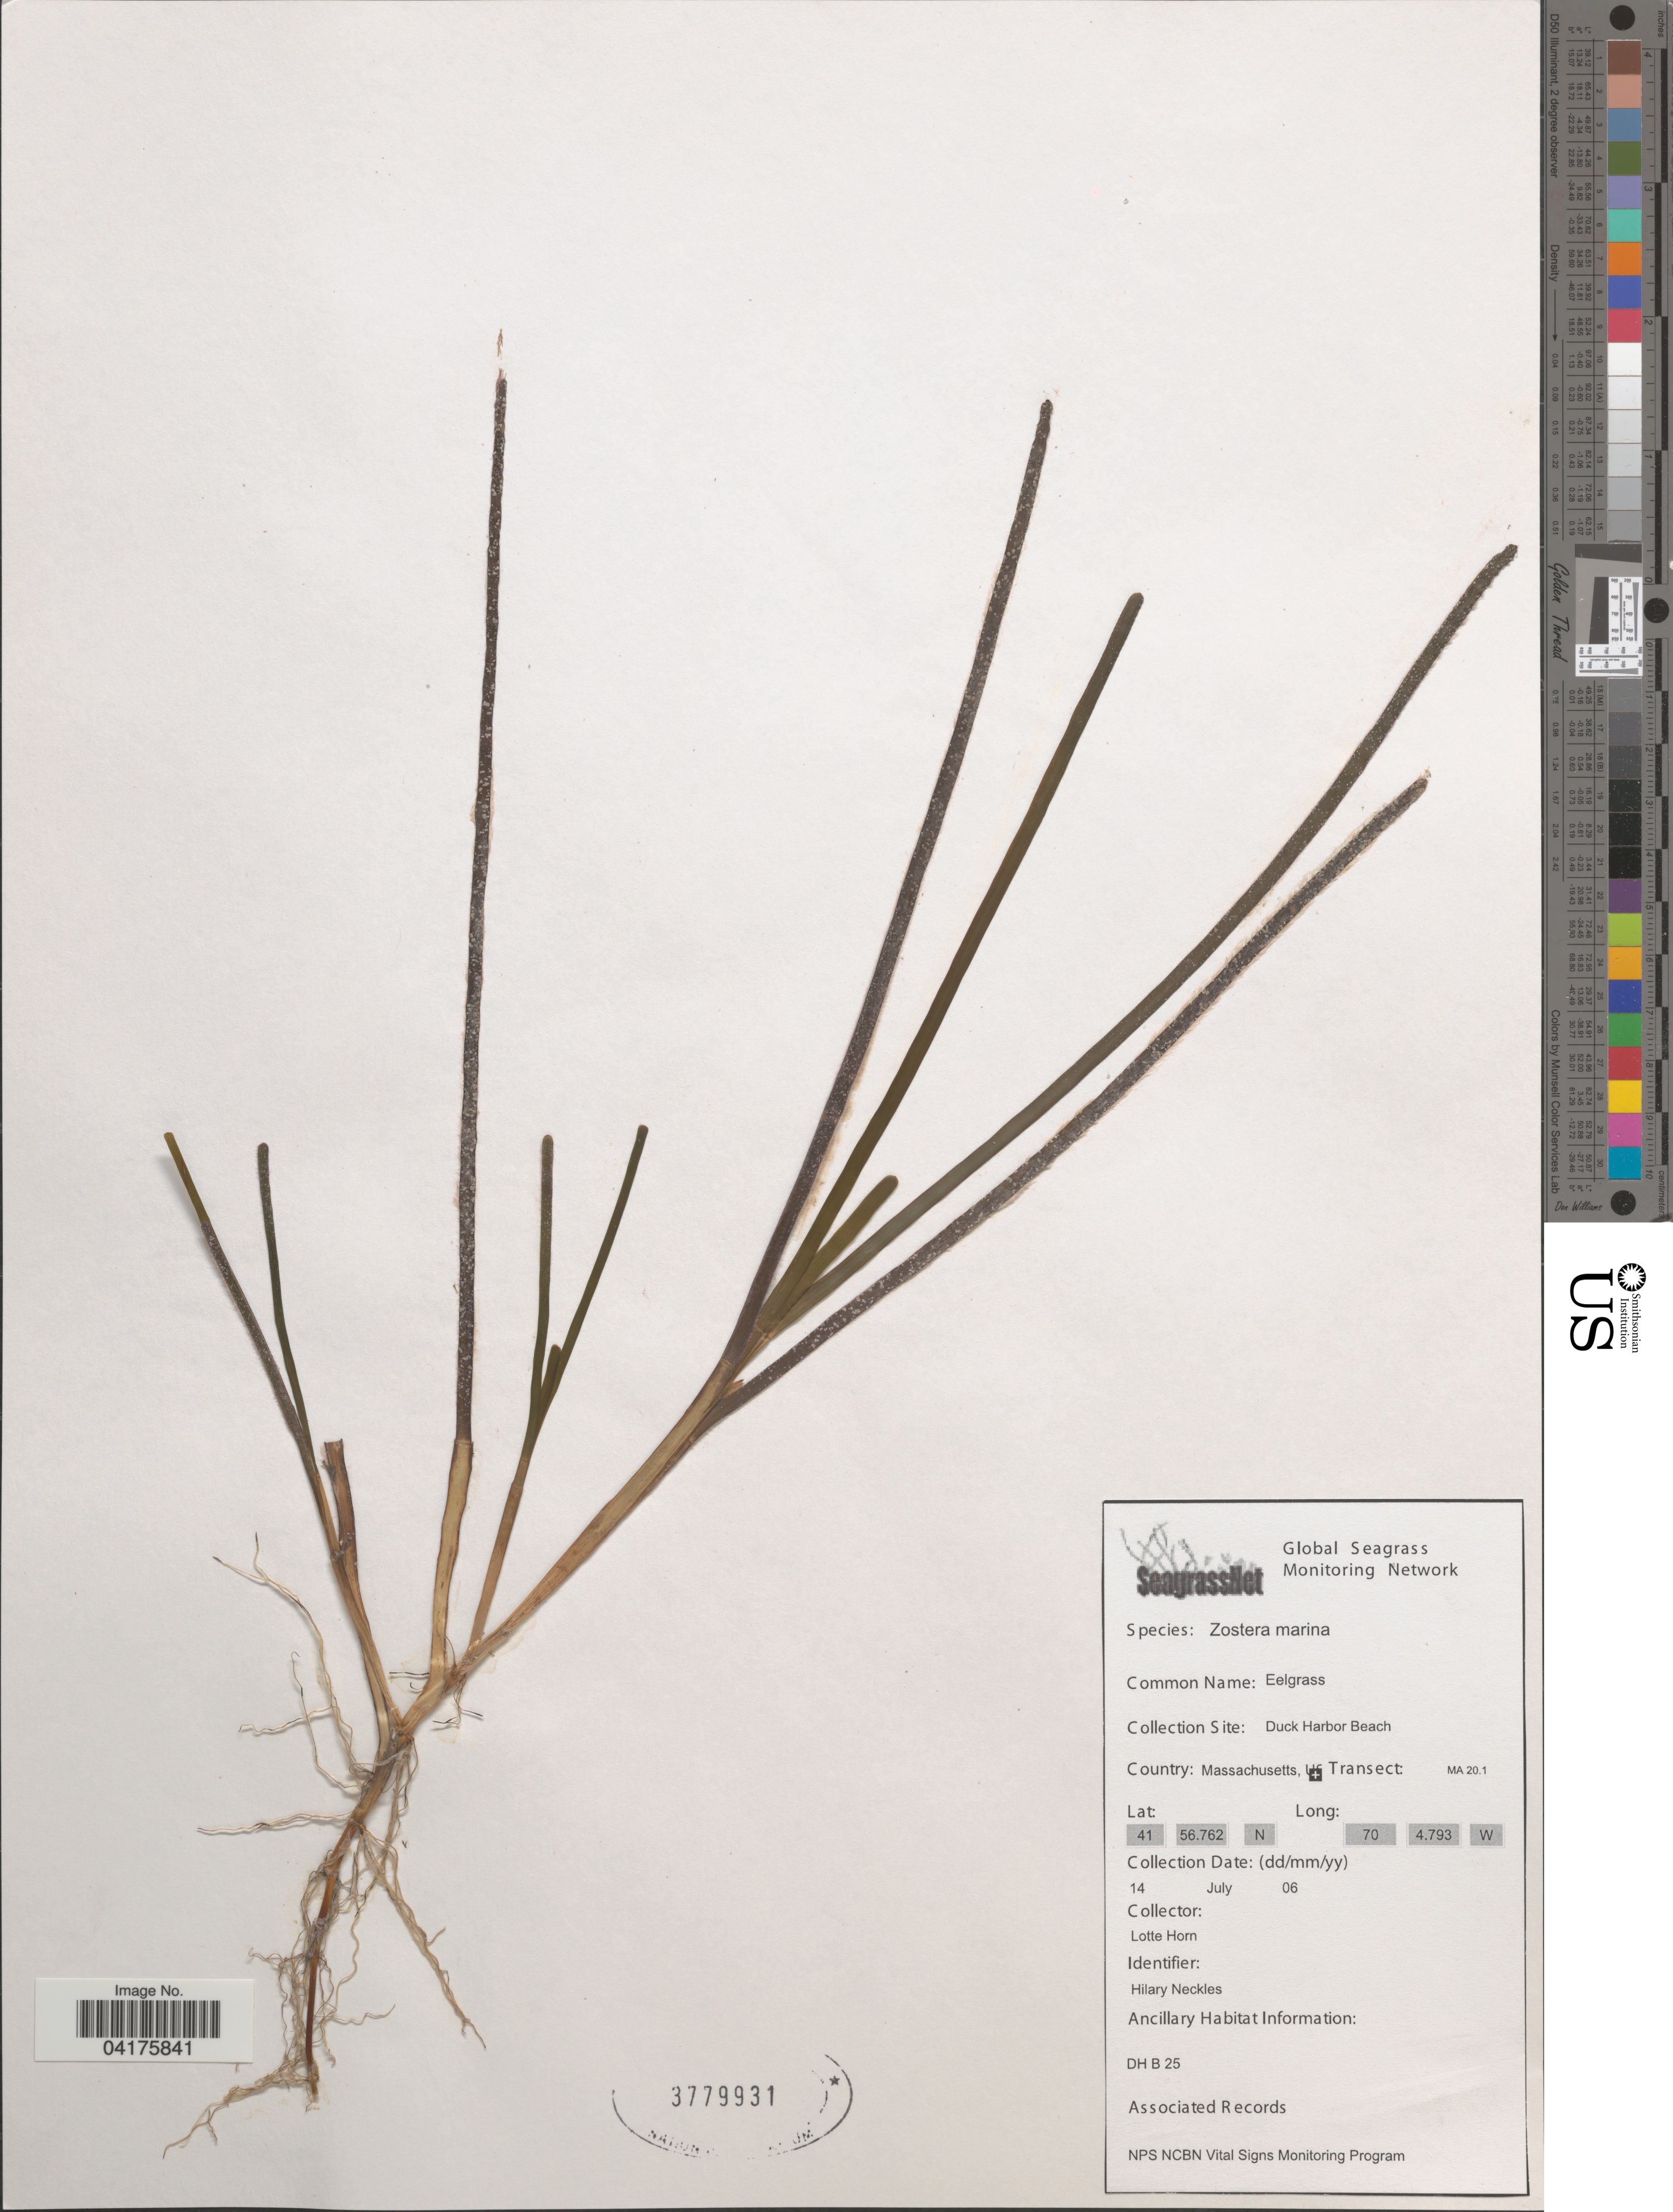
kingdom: Plantae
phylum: Tracheophyta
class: Liliopsida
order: Alismatales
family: Zosteraceae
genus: Zostera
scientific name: Zostera marina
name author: L.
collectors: L. Horn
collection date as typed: Transcribed d/m/y: 14/7/6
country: United States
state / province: Massachusetts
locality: Duck Harbor Beach.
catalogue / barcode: US 3779931